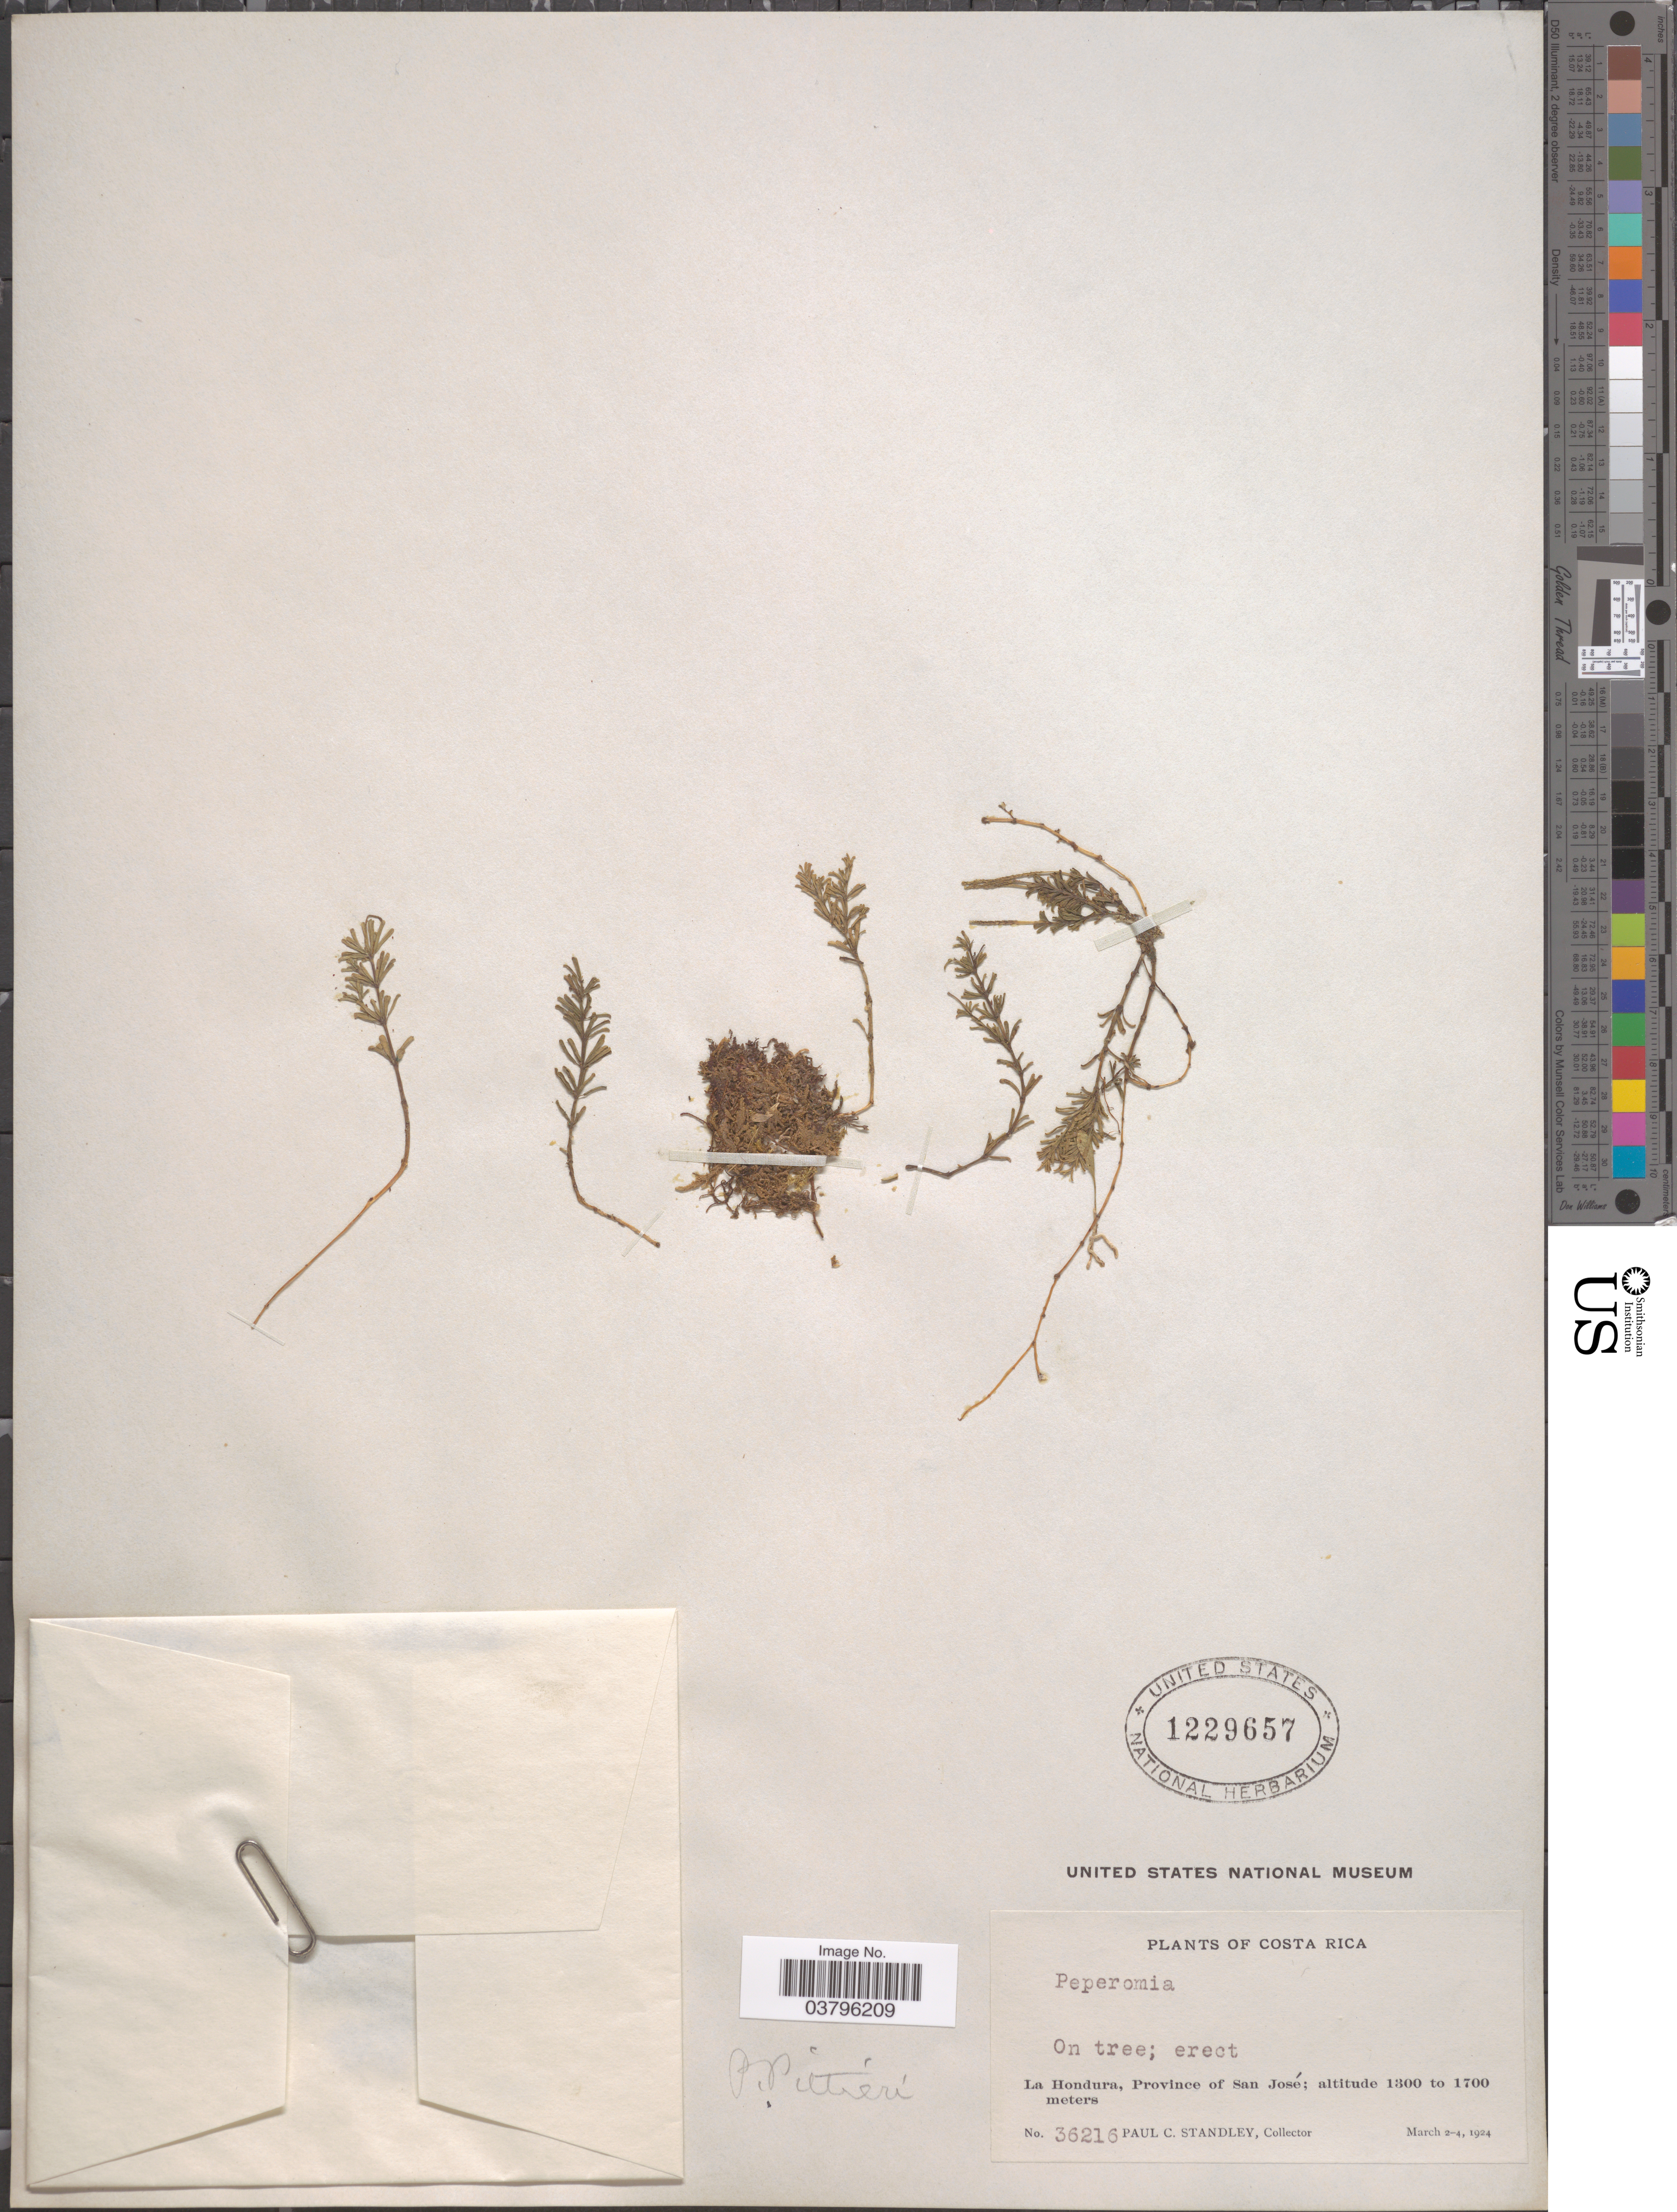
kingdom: Plantae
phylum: Tracheophyta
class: Magnoliopsida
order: Piperales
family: Piperaceae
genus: Peperomia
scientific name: Peperomia pittieri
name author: C. DC.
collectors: P. C. Standley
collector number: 36216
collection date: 1924-03-02/1924-03-04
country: Costa Rica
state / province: San José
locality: La Hondura.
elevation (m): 1300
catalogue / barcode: US 1229657